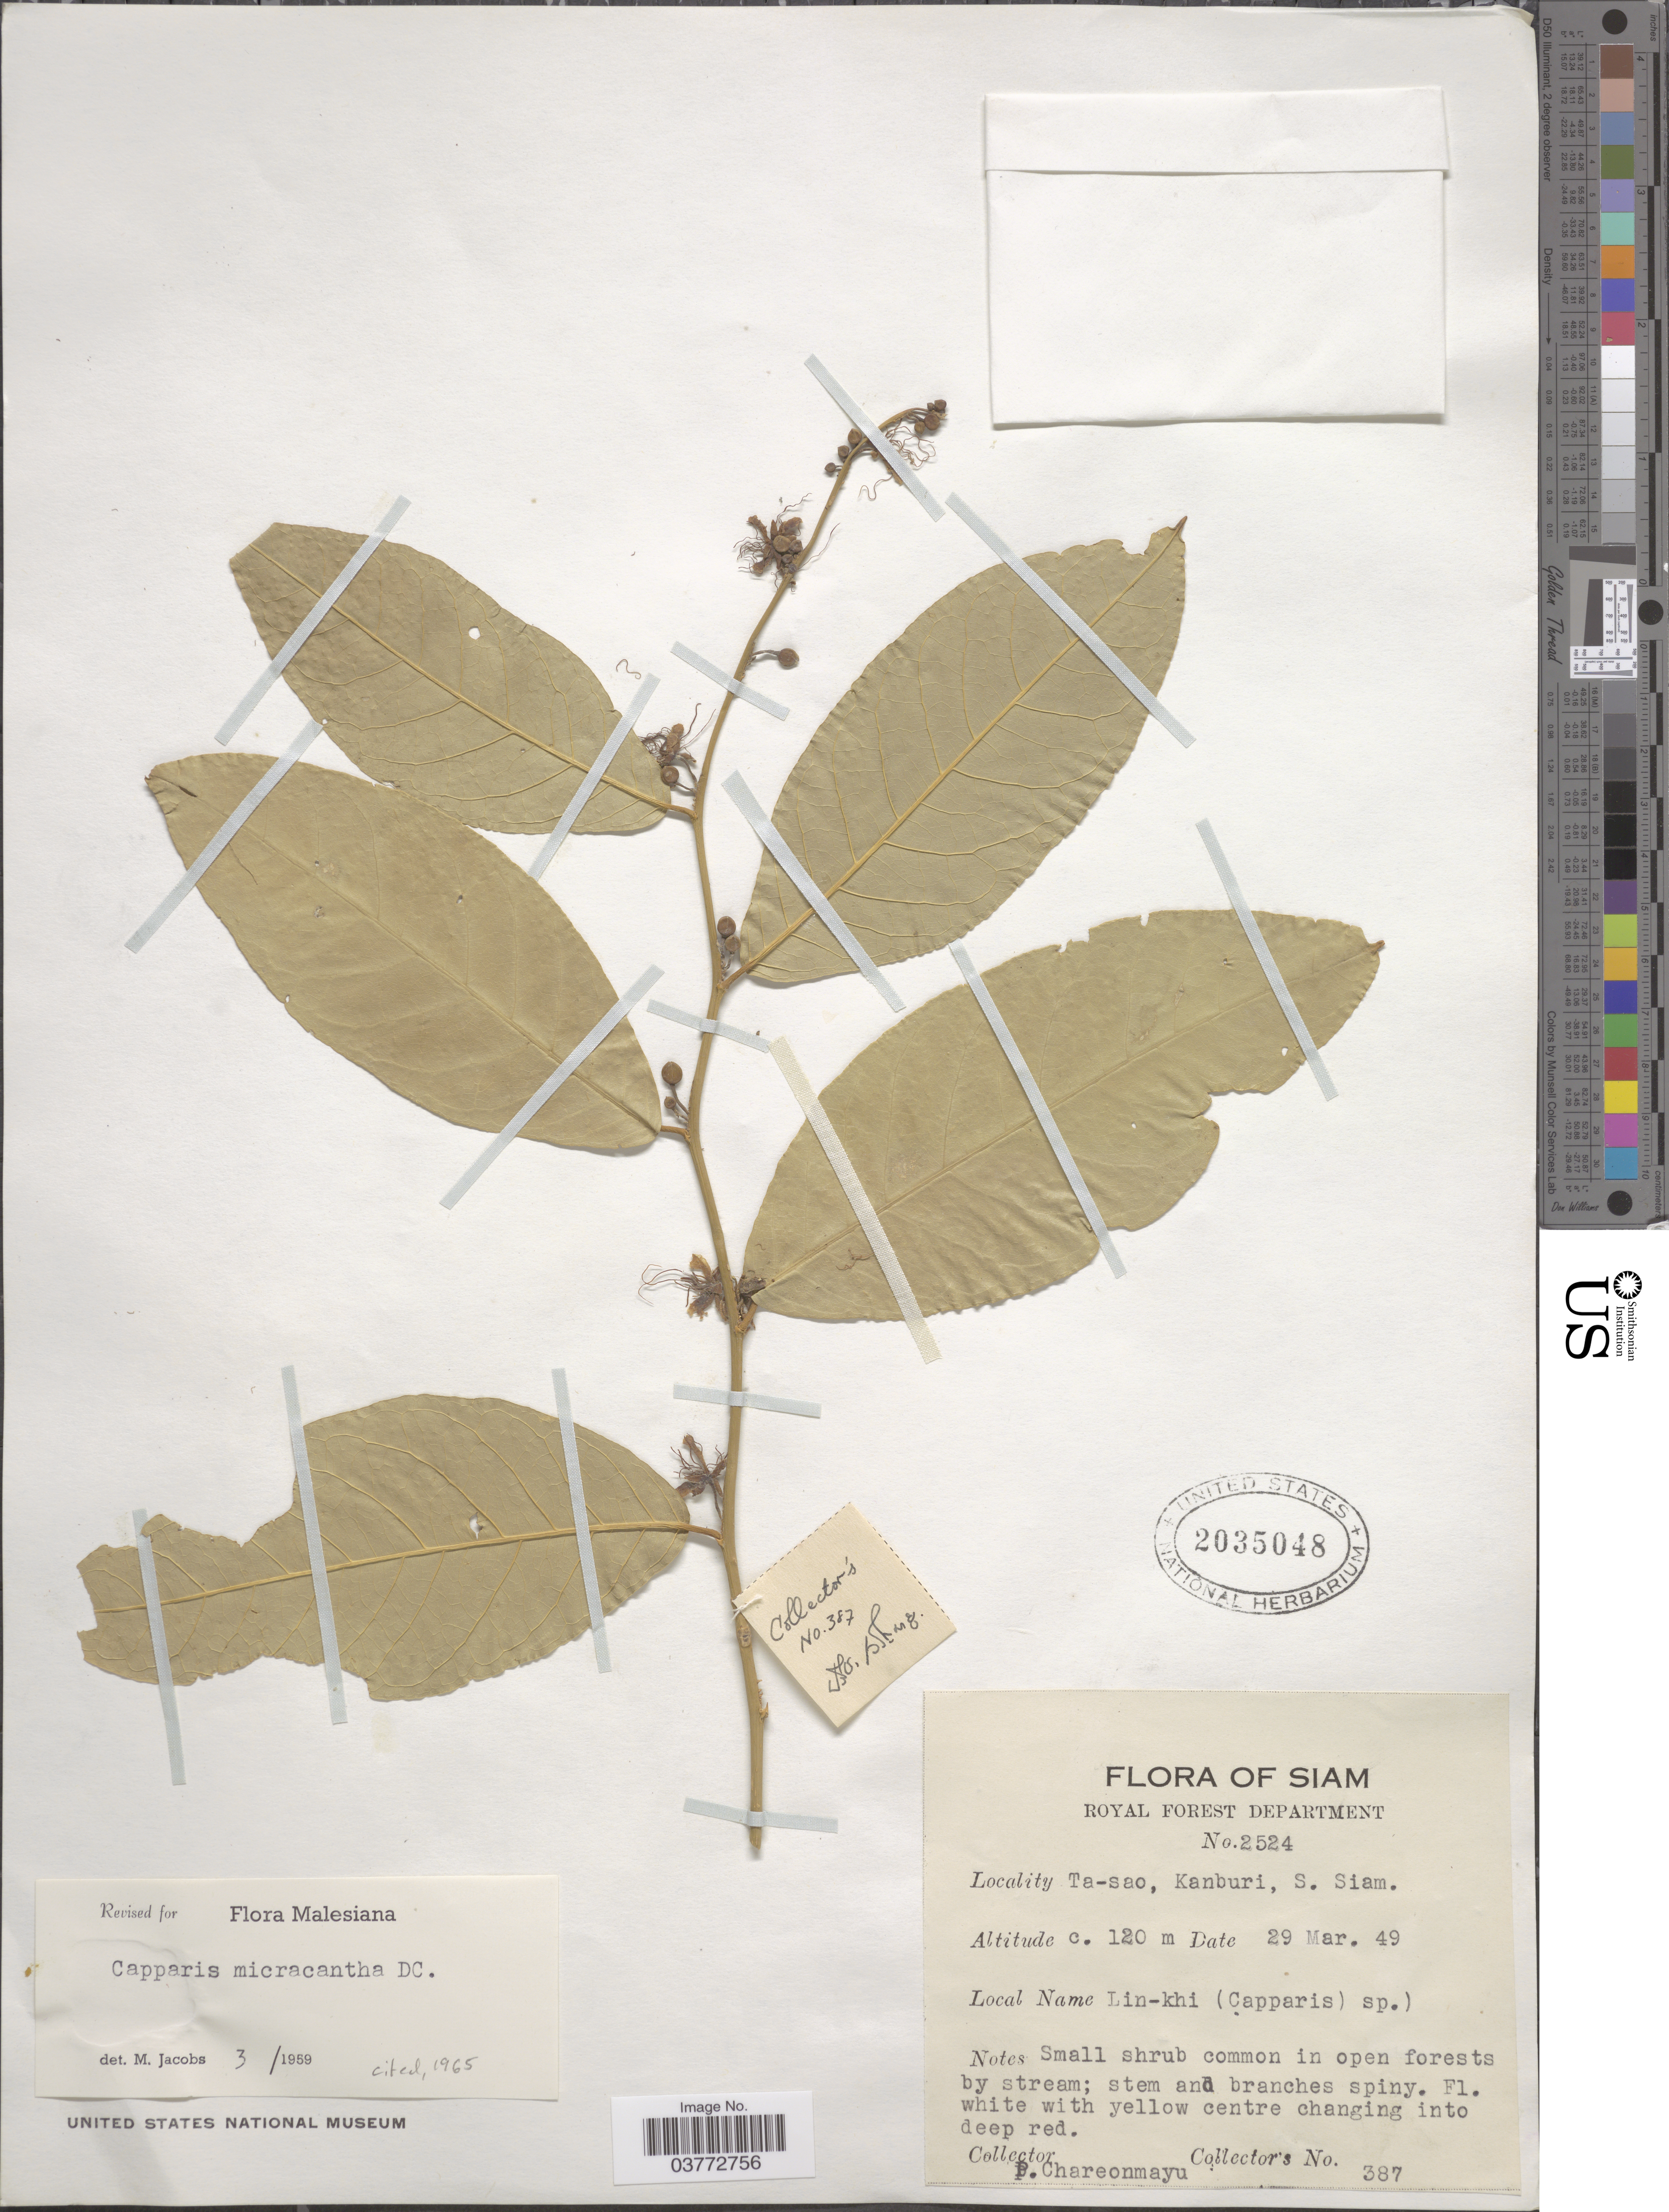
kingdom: Plantae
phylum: Tracheophyta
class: Magnoliopsida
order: Brassicales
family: Capparaceae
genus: Capparis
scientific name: Capparis micracantha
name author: DC.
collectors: P. Chareonmayu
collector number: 387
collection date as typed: Transcribed d/m/y: 29/3/49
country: Thailand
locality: Siam. Ta-sao, Kanburi, S. Siam.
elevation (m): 120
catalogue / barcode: US 2035048